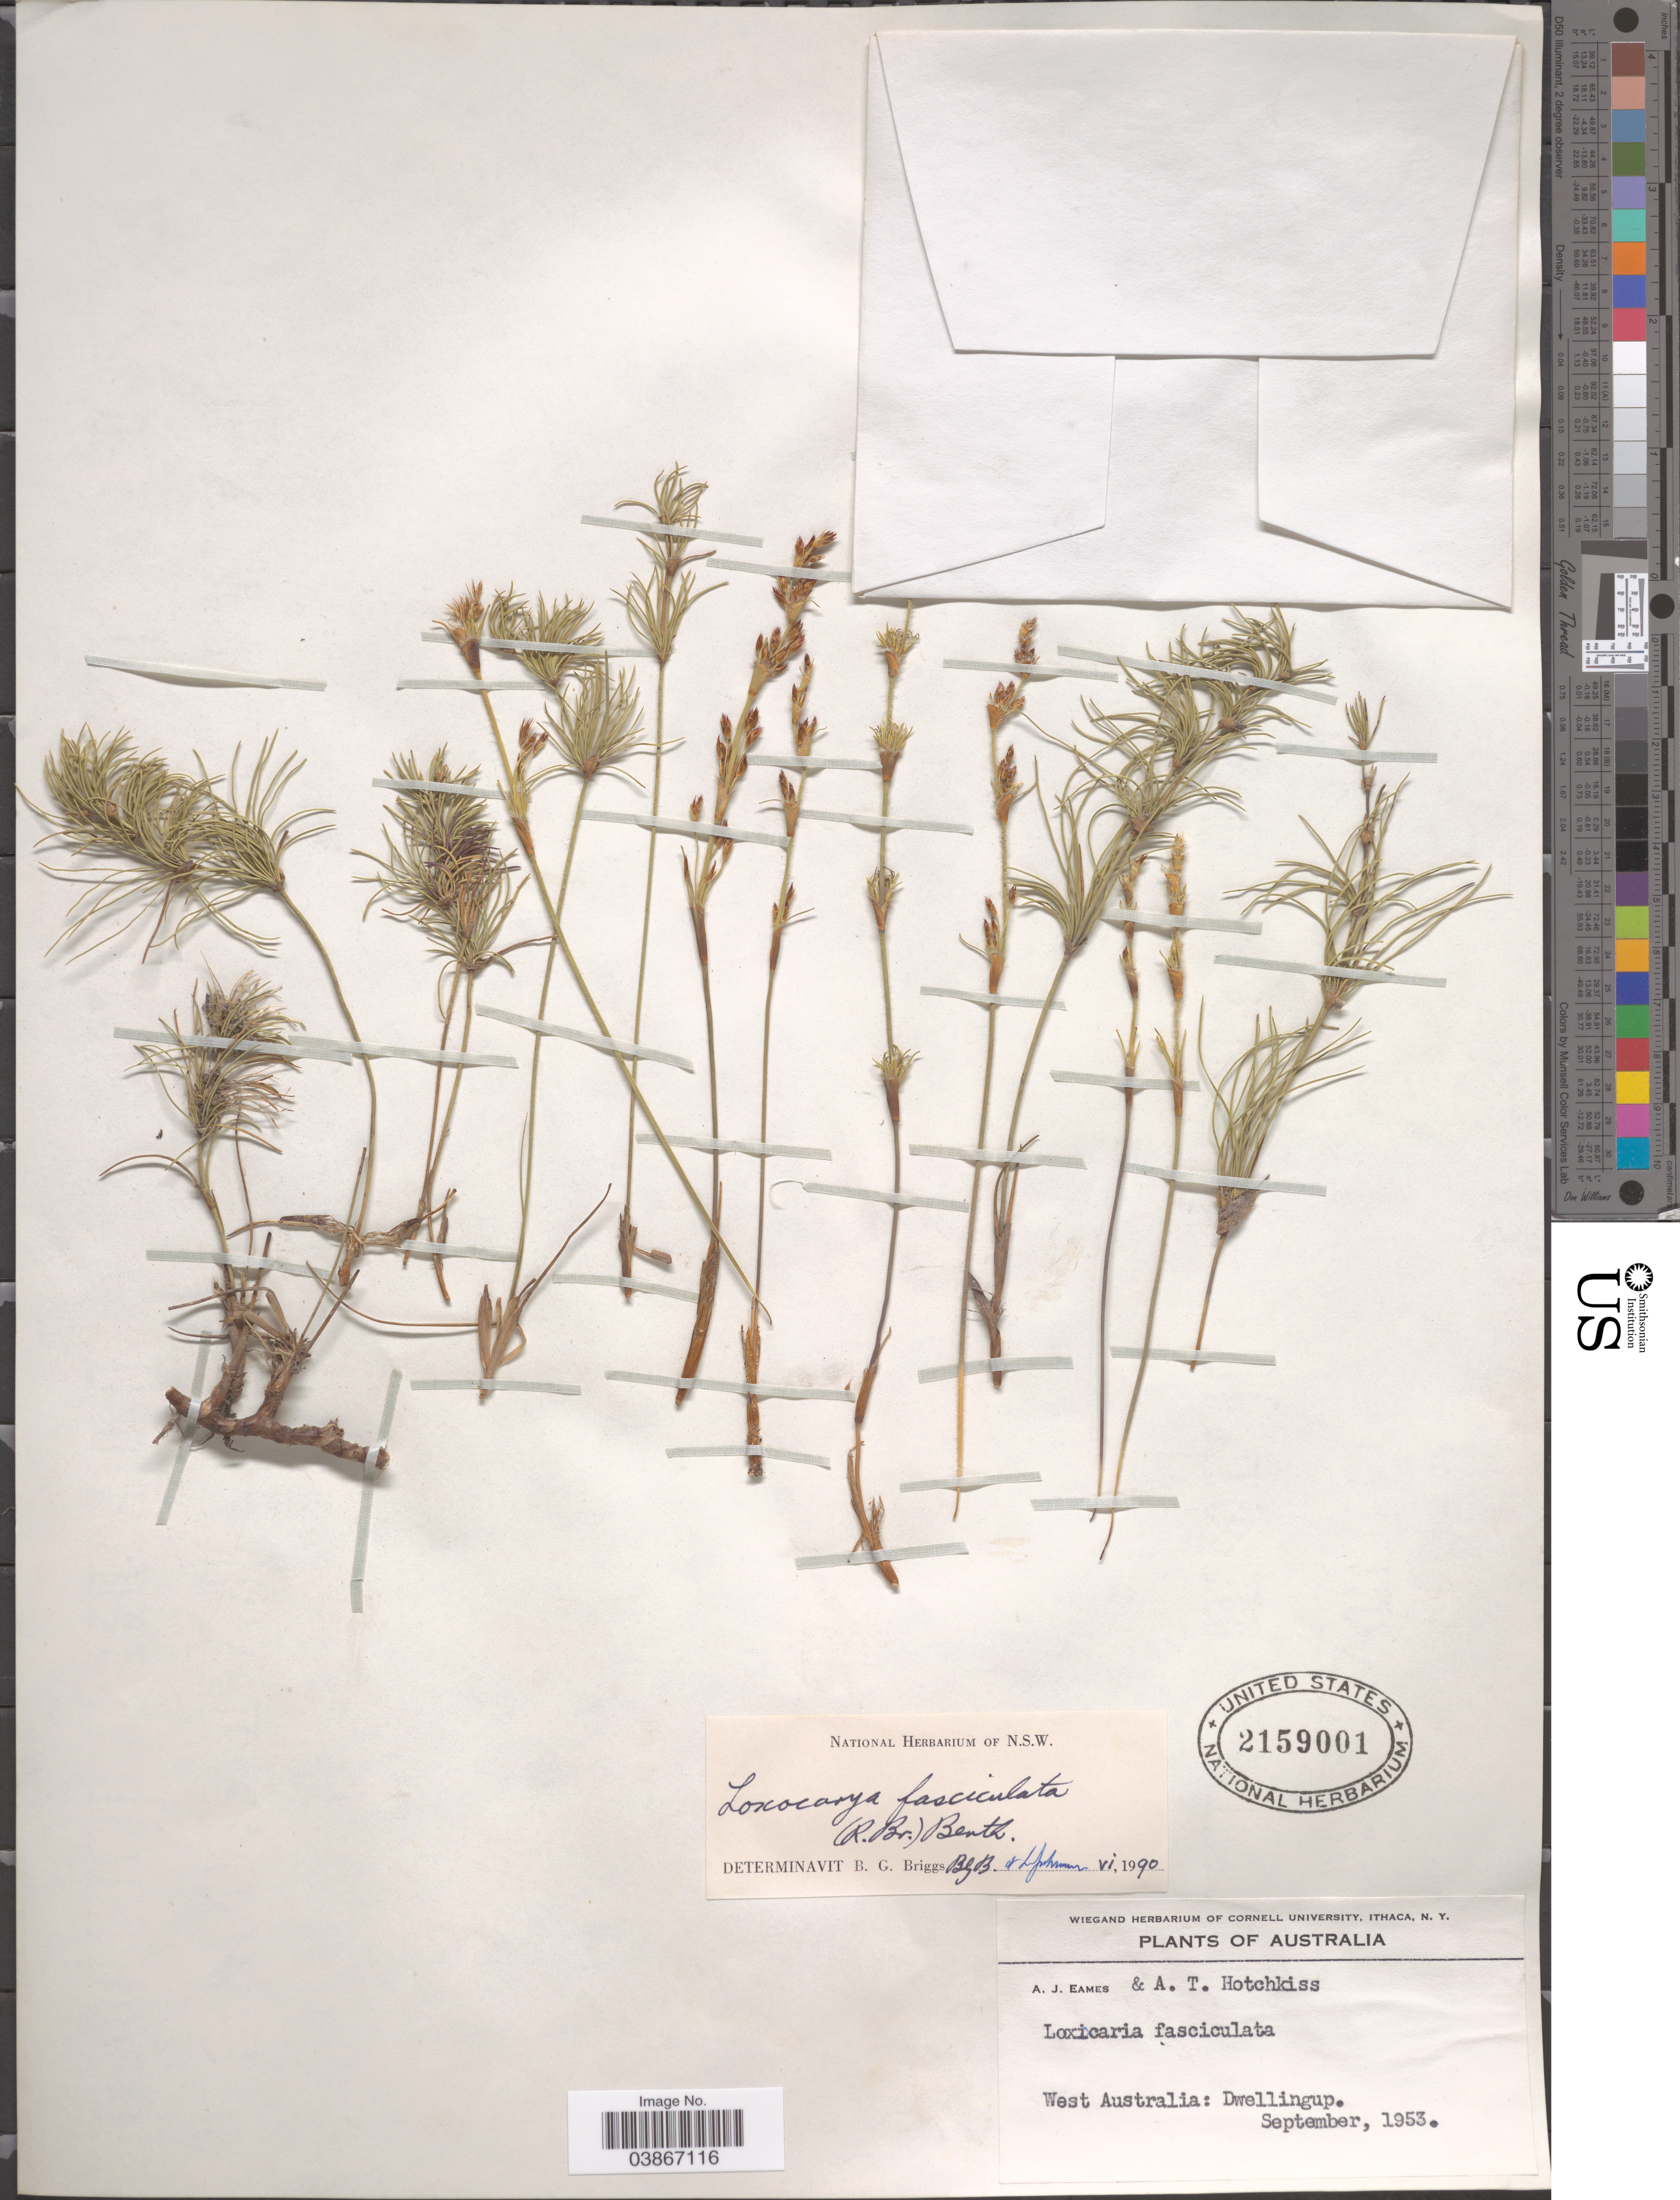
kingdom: Plantae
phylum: Tracheophyta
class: Liliopsida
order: Poales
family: Restionaceae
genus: Desmocladus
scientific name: Desmocladus fasciculatus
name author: (R. Br.) B.G. Briggs & L.A.S. Johnson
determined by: Strong, Mark T., (BOT), Smithsonian Institution - National Museum of Natural History (UNITED STATES)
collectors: A. J. Eames & A. Hotchkiss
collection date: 1953-09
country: Australia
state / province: Western Australia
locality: West Australia: Dwellingup.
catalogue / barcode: US 2159001